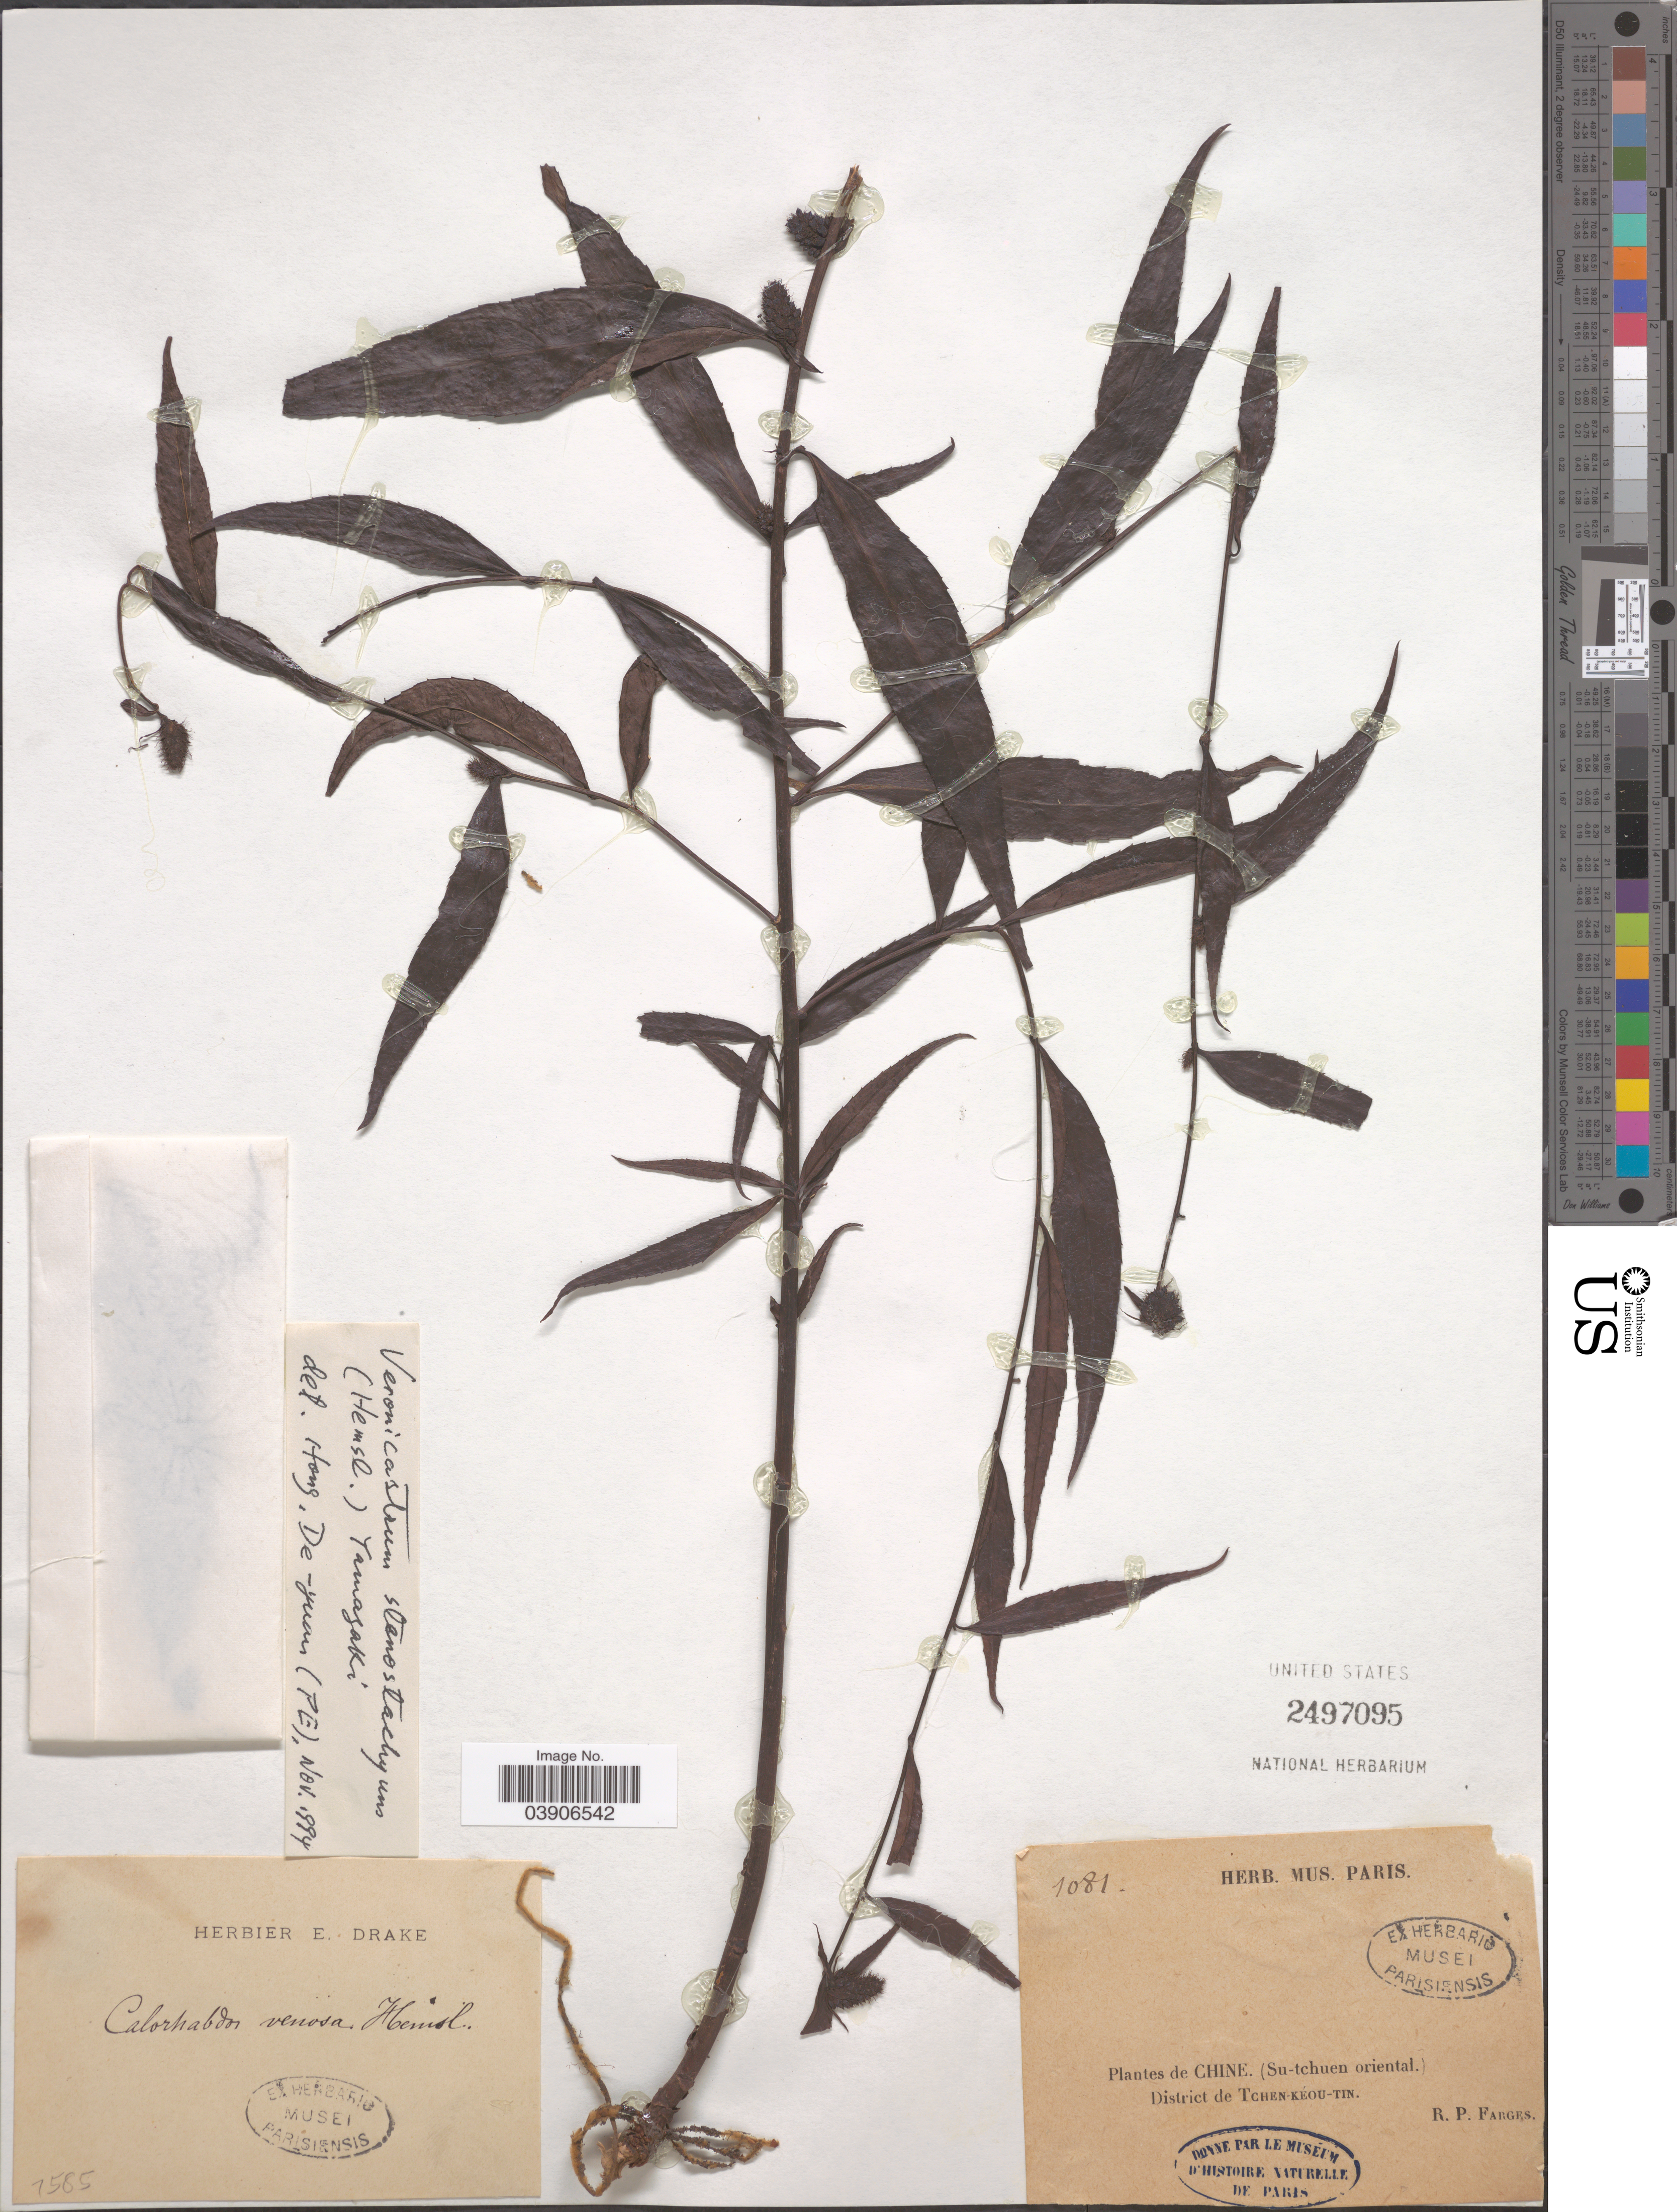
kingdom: Plantae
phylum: Tracheophyta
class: Magnoliopsida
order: Lamiales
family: Plantaginaceae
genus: Calorhabdos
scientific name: Calorhabdos venosa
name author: Hemsl.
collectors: R. Farges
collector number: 1081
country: China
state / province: Sichuan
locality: (Su-tchuen oriental.). District de Tchen-kéou-tin.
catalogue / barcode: US 2497095